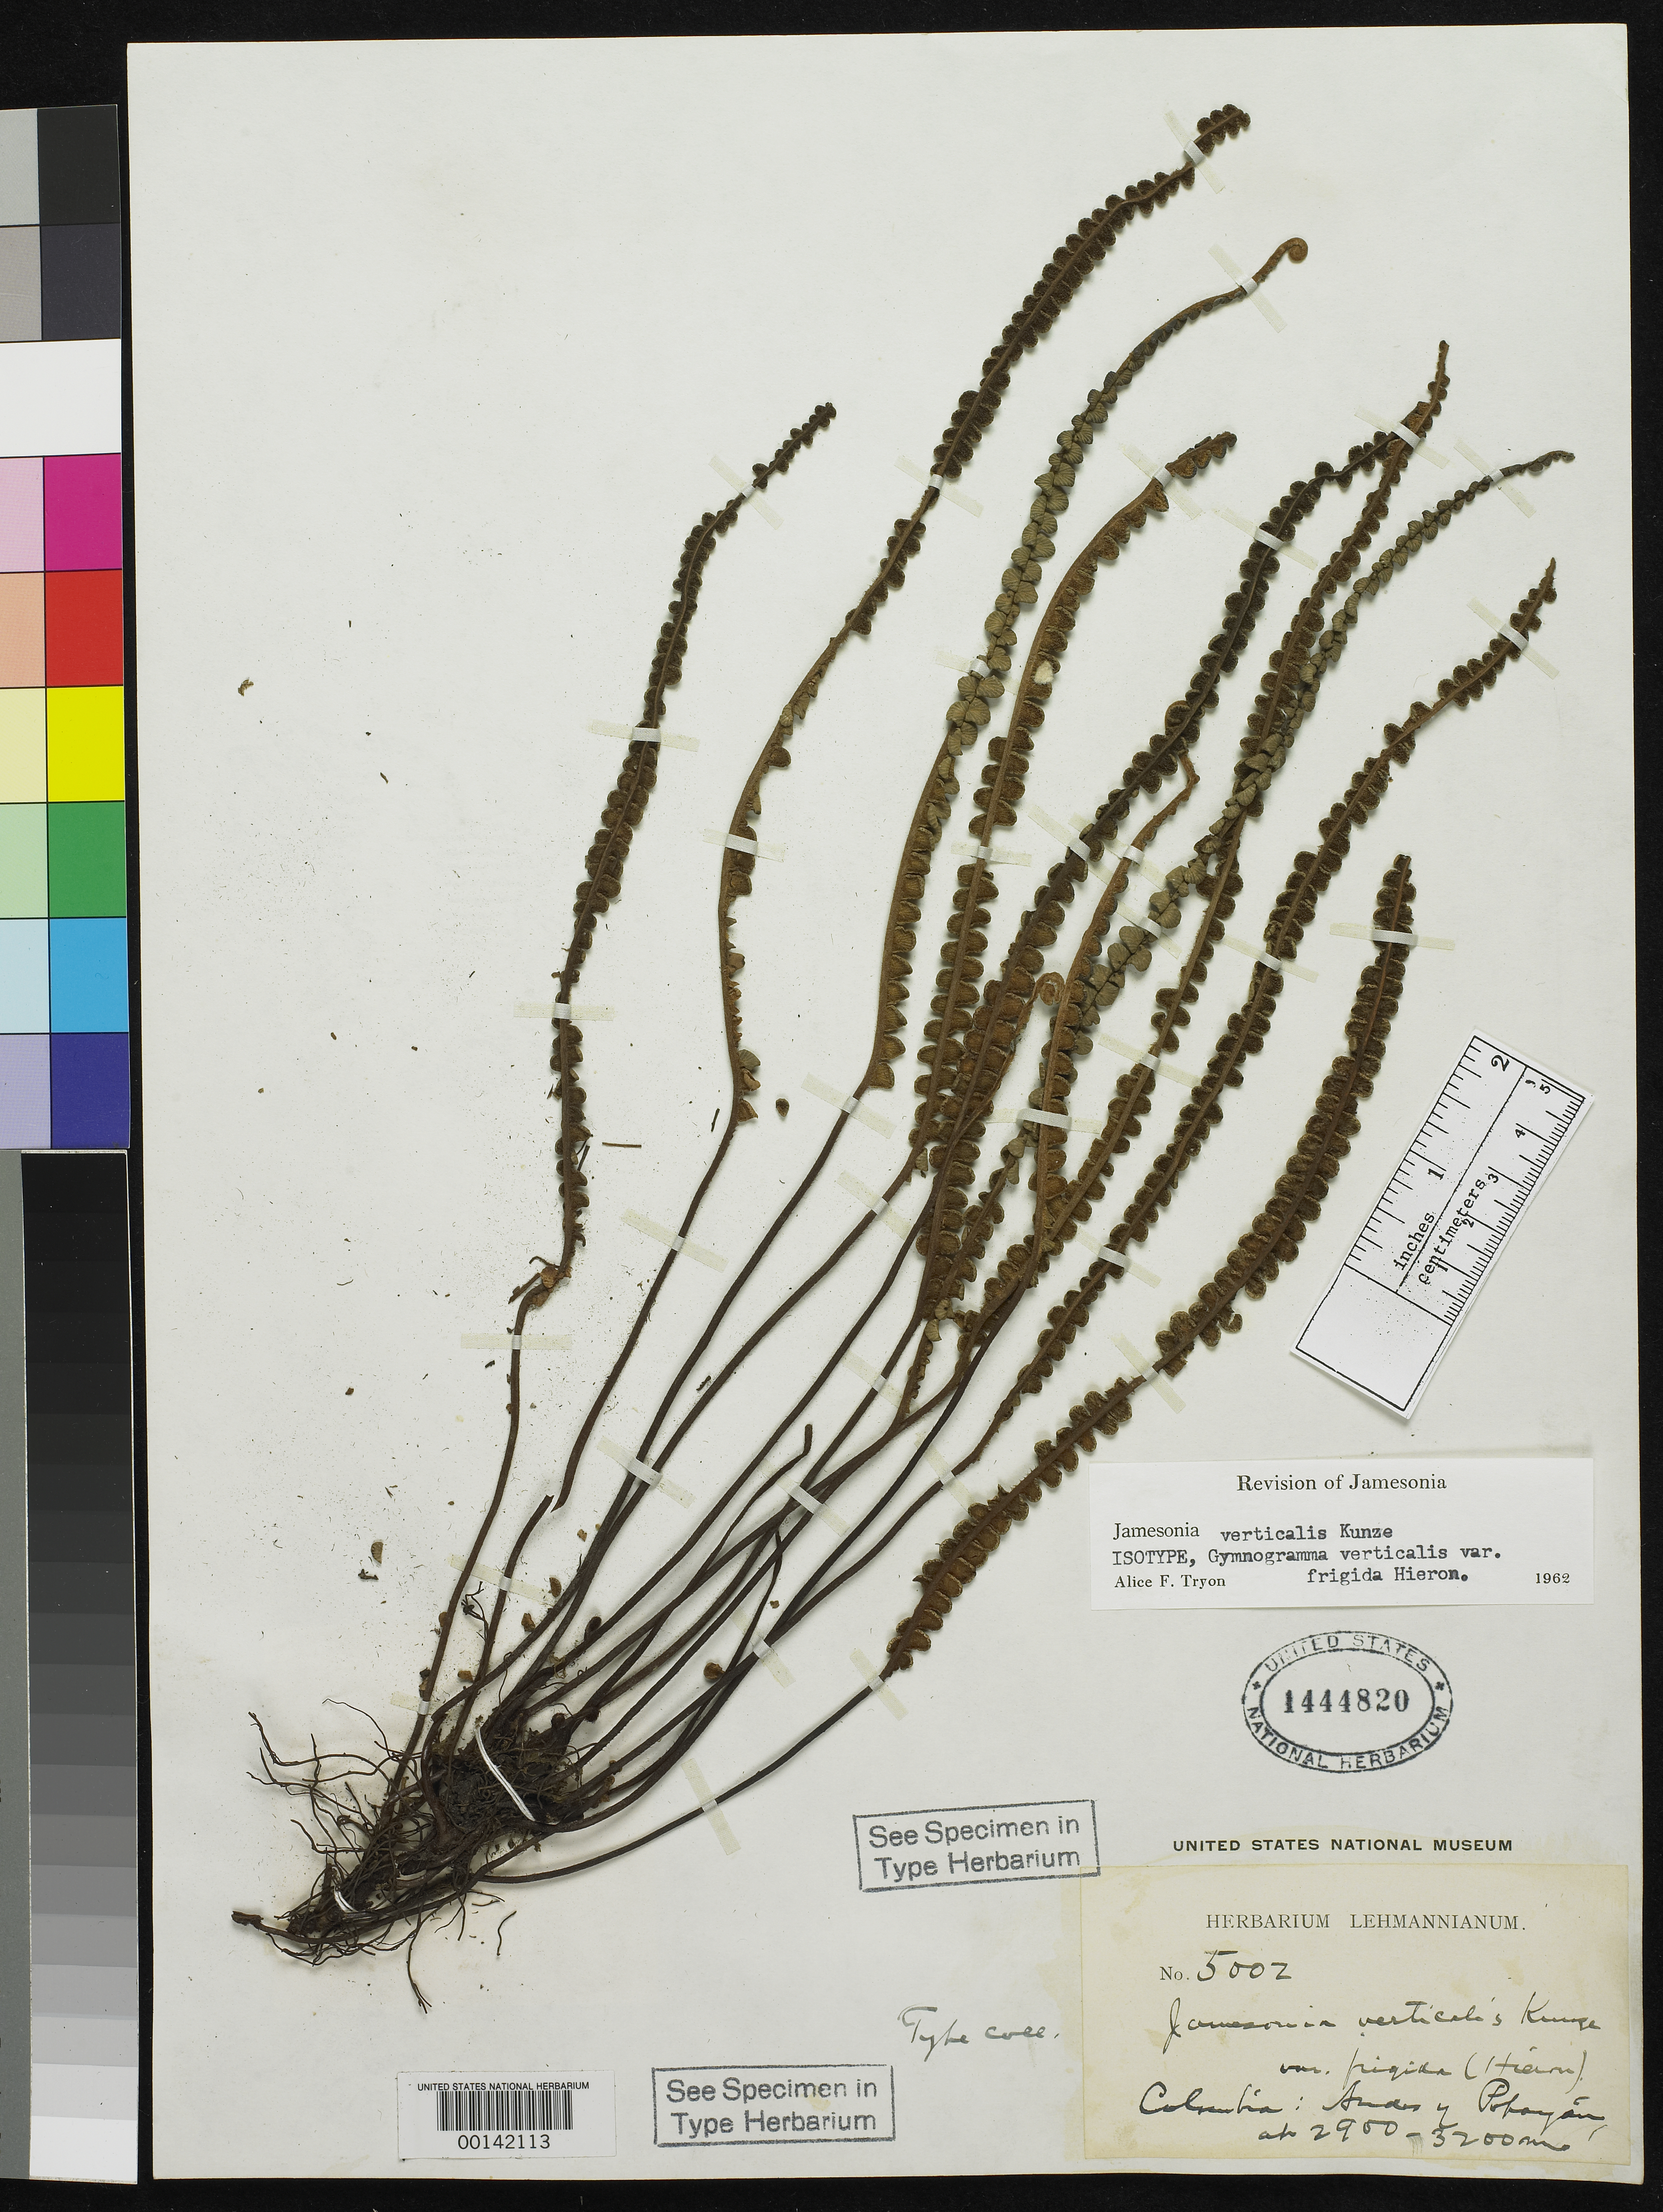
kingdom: Plantae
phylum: Tracheophyta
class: Polypodiopsida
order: Polypodiales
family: Pteridaceae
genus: Jamesonia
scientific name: Jamesonia verticalis var. frigida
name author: Hieron.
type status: Isotype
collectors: F. C. Lehmann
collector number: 5002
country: Colombia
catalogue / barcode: US 1444820